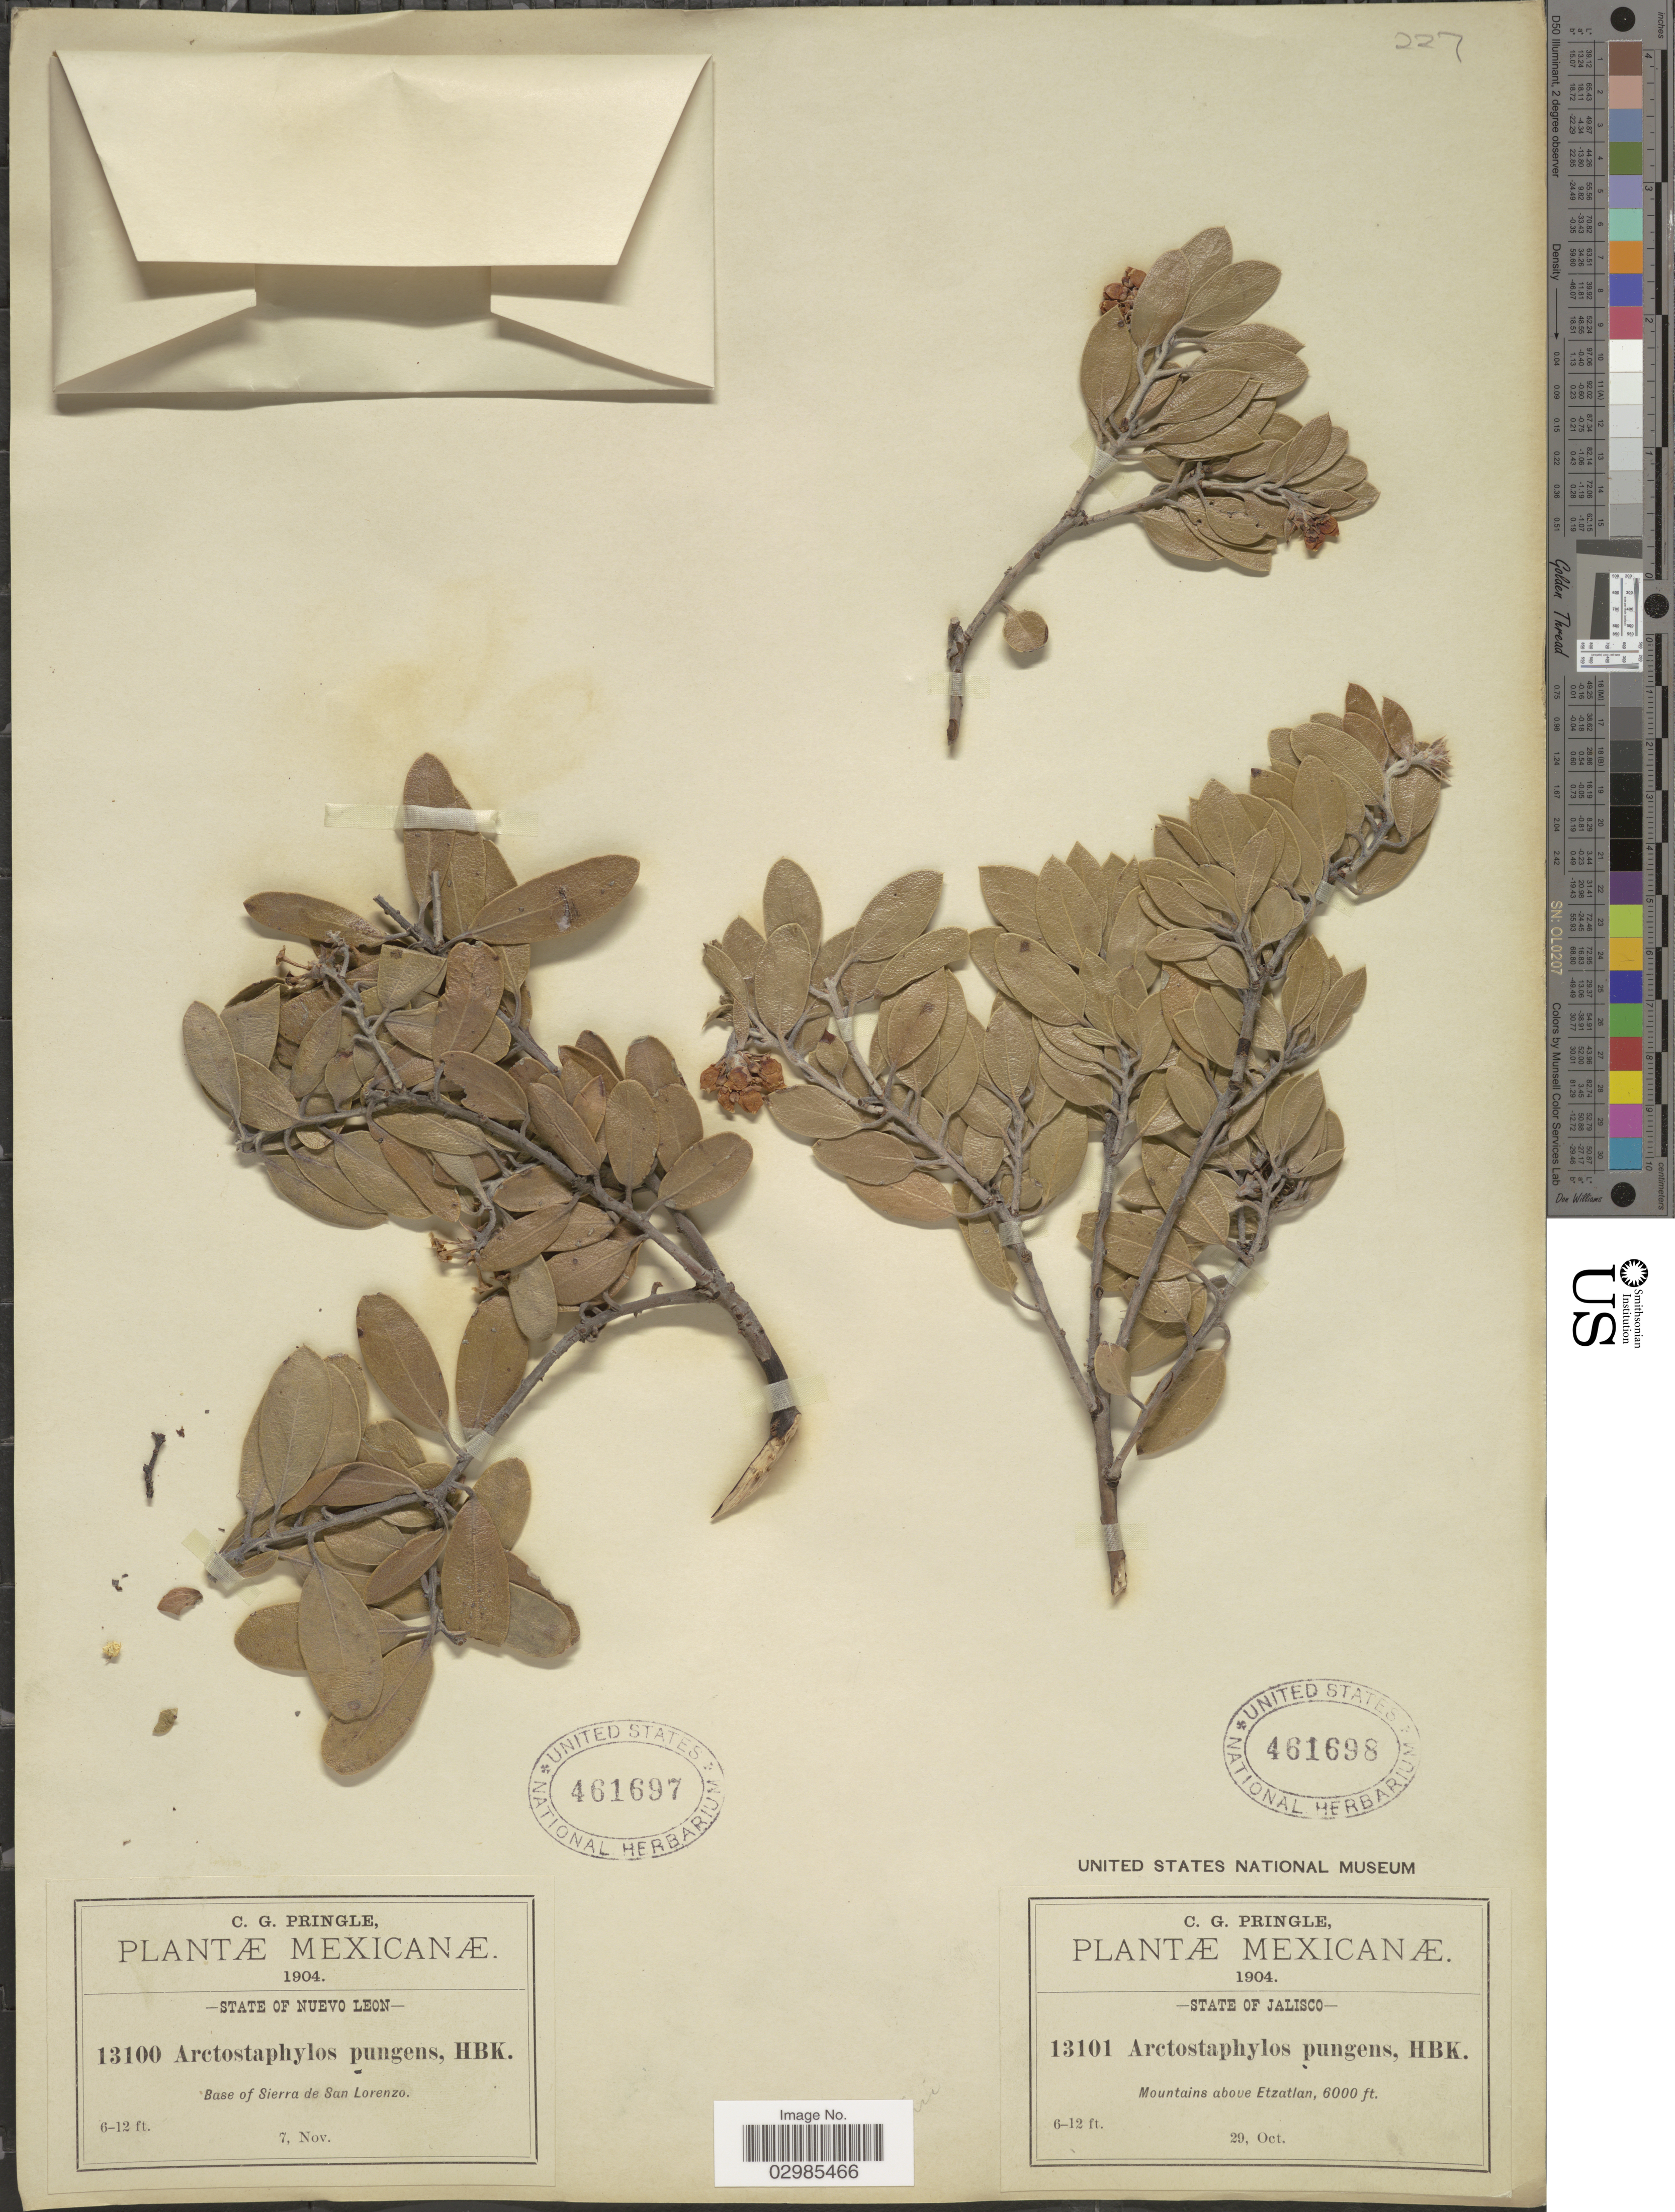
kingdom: Plantae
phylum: Tracheophyta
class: Magnoliopsida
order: Ericales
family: Ericaceae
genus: Arctostaphylos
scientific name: Arctostaphylos pungens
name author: Kunth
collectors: C. G. Pringle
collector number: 13101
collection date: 1904-10-29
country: Mexico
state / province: Jalisco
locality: Mountains above Etzatlan.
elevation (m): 1829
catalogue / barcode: US 461698-2